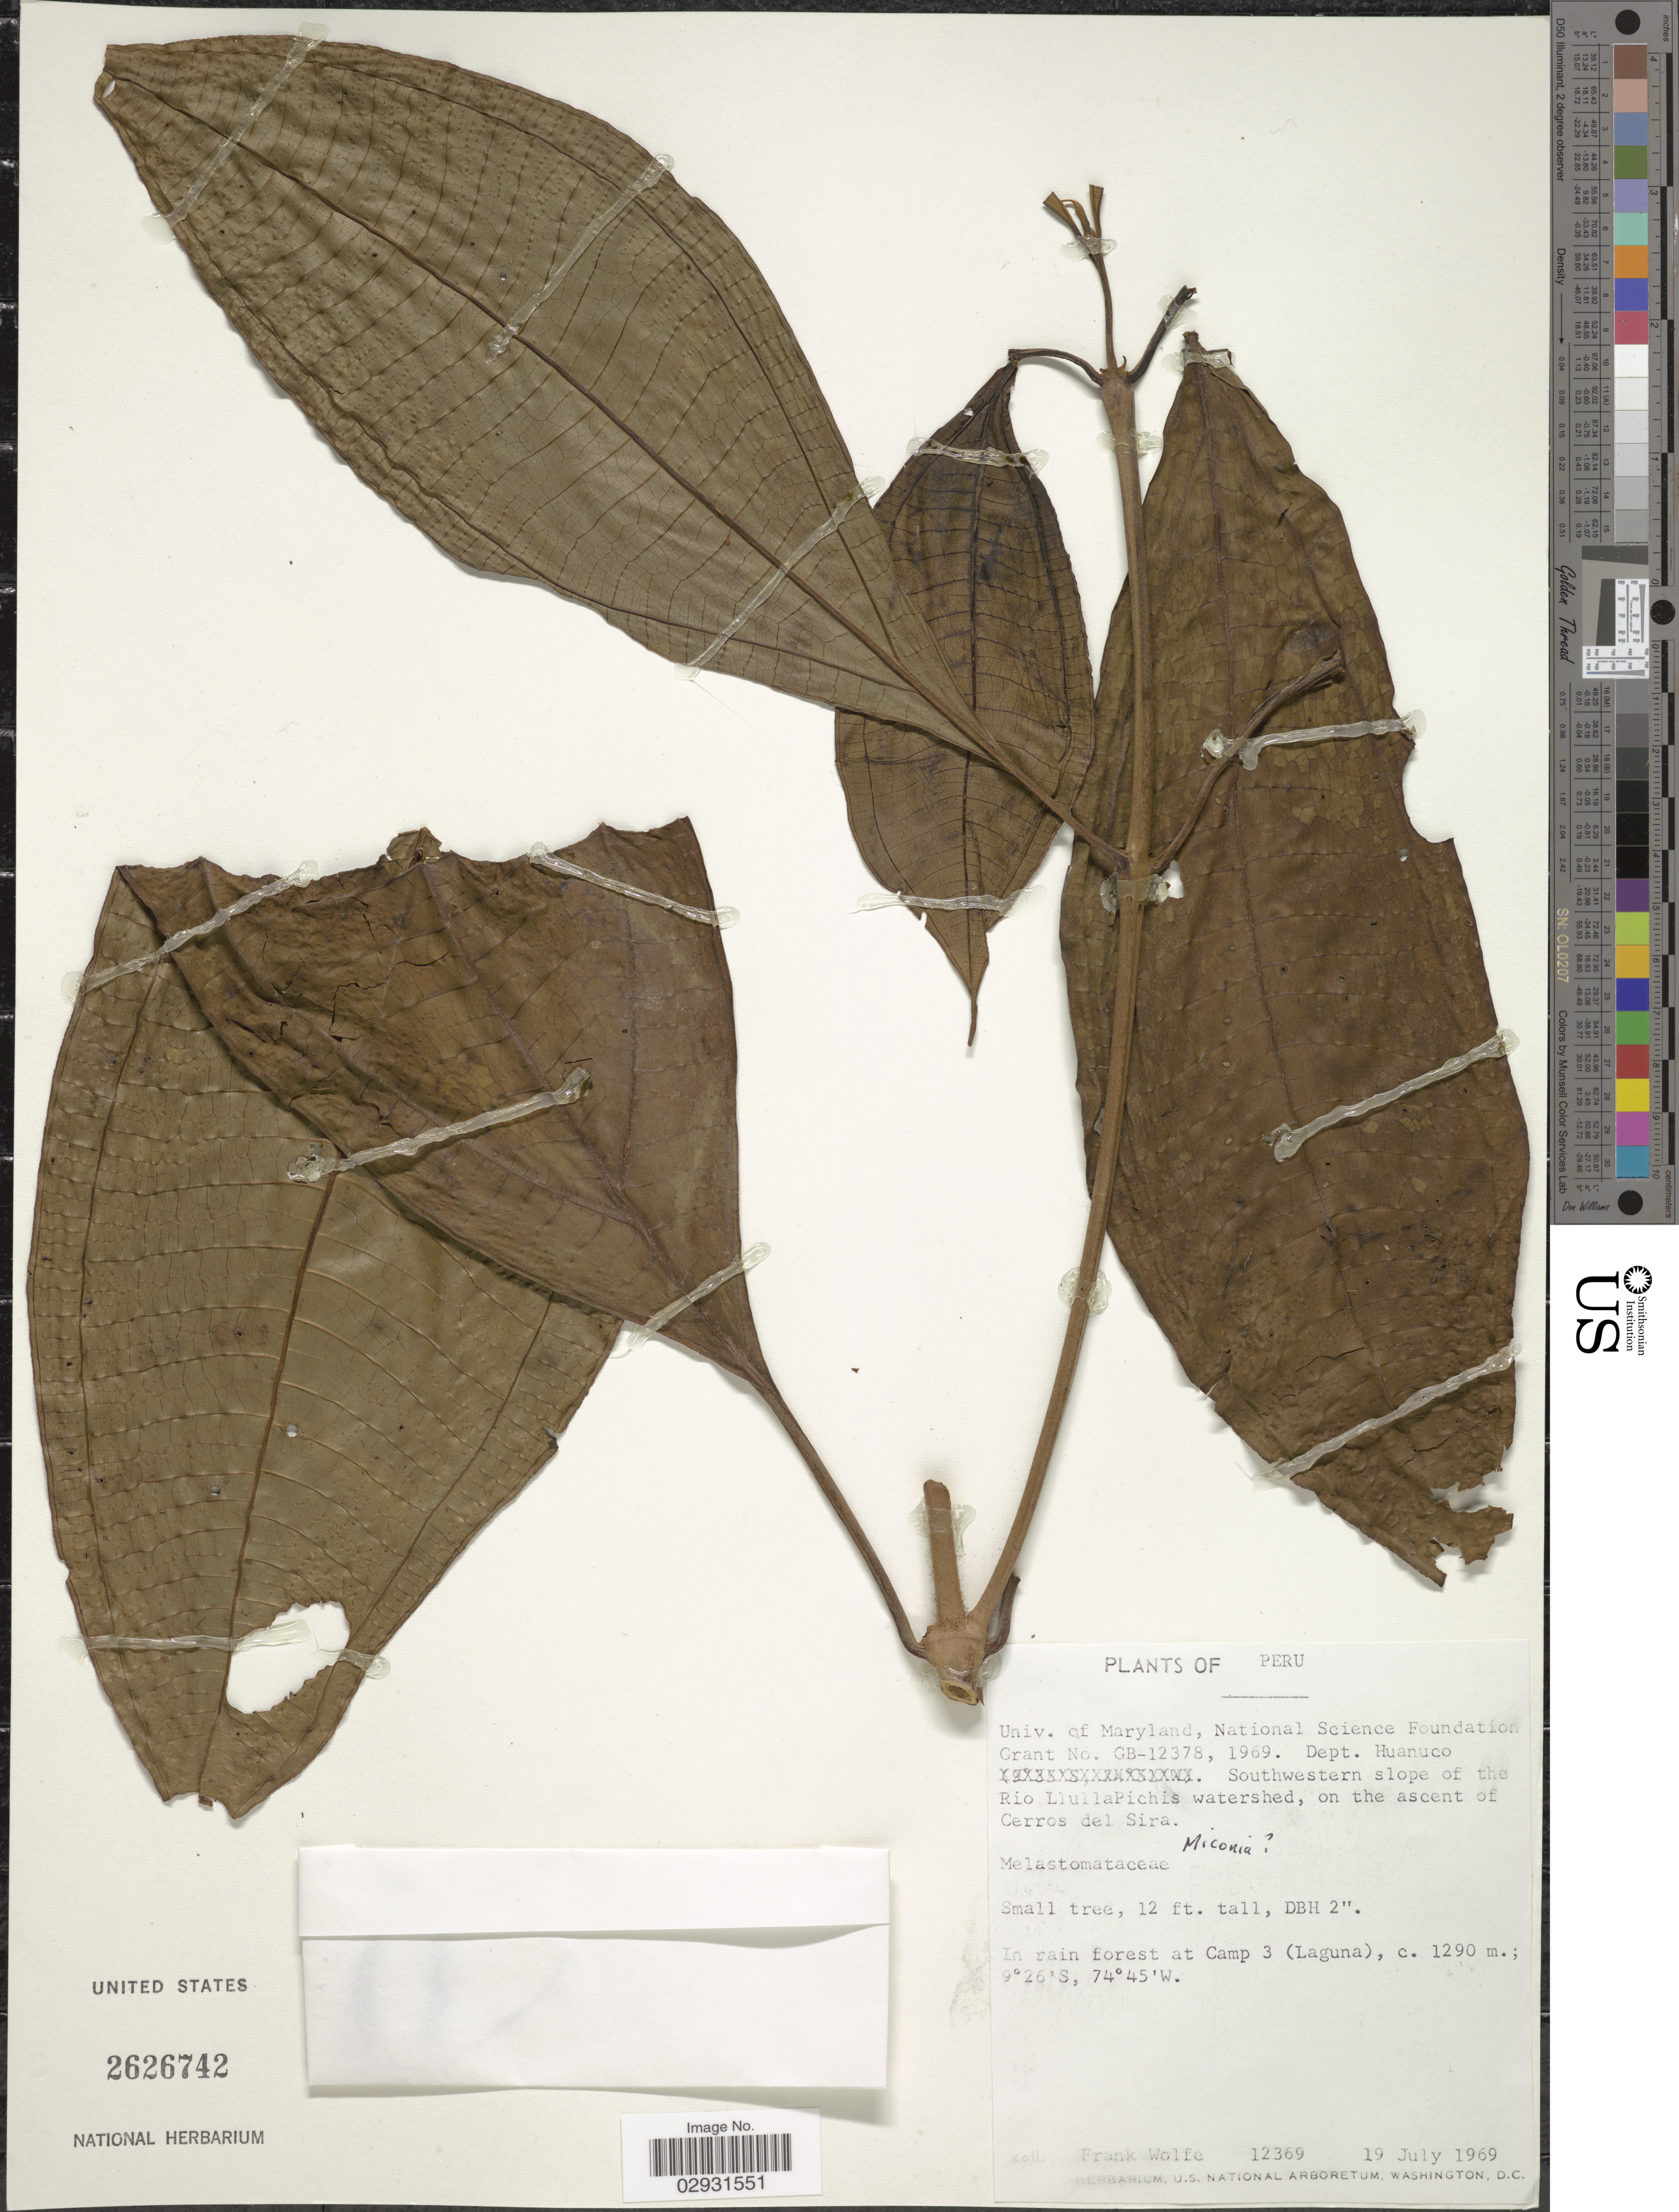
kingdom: Plantae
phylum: Tracheophyta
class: Magnoliopsida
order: Myrtales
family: Melastomataceae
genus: Miconia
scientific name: Miconia inusitata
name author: (Wurdack) Michelang. & R. Goldenb.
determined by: Michelangeli, F. A.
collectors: F. Wolfe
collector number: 12369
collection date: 1969-07-19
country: Peru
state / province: Huánuco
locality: Dept. Huanuco. Southwestern slope of the Rio LlullaPichis watershed, on the ascent of Cerros del Sira. In rain forest at Camp 3 (Laguna).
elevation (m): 1290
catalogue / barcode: US 2626742